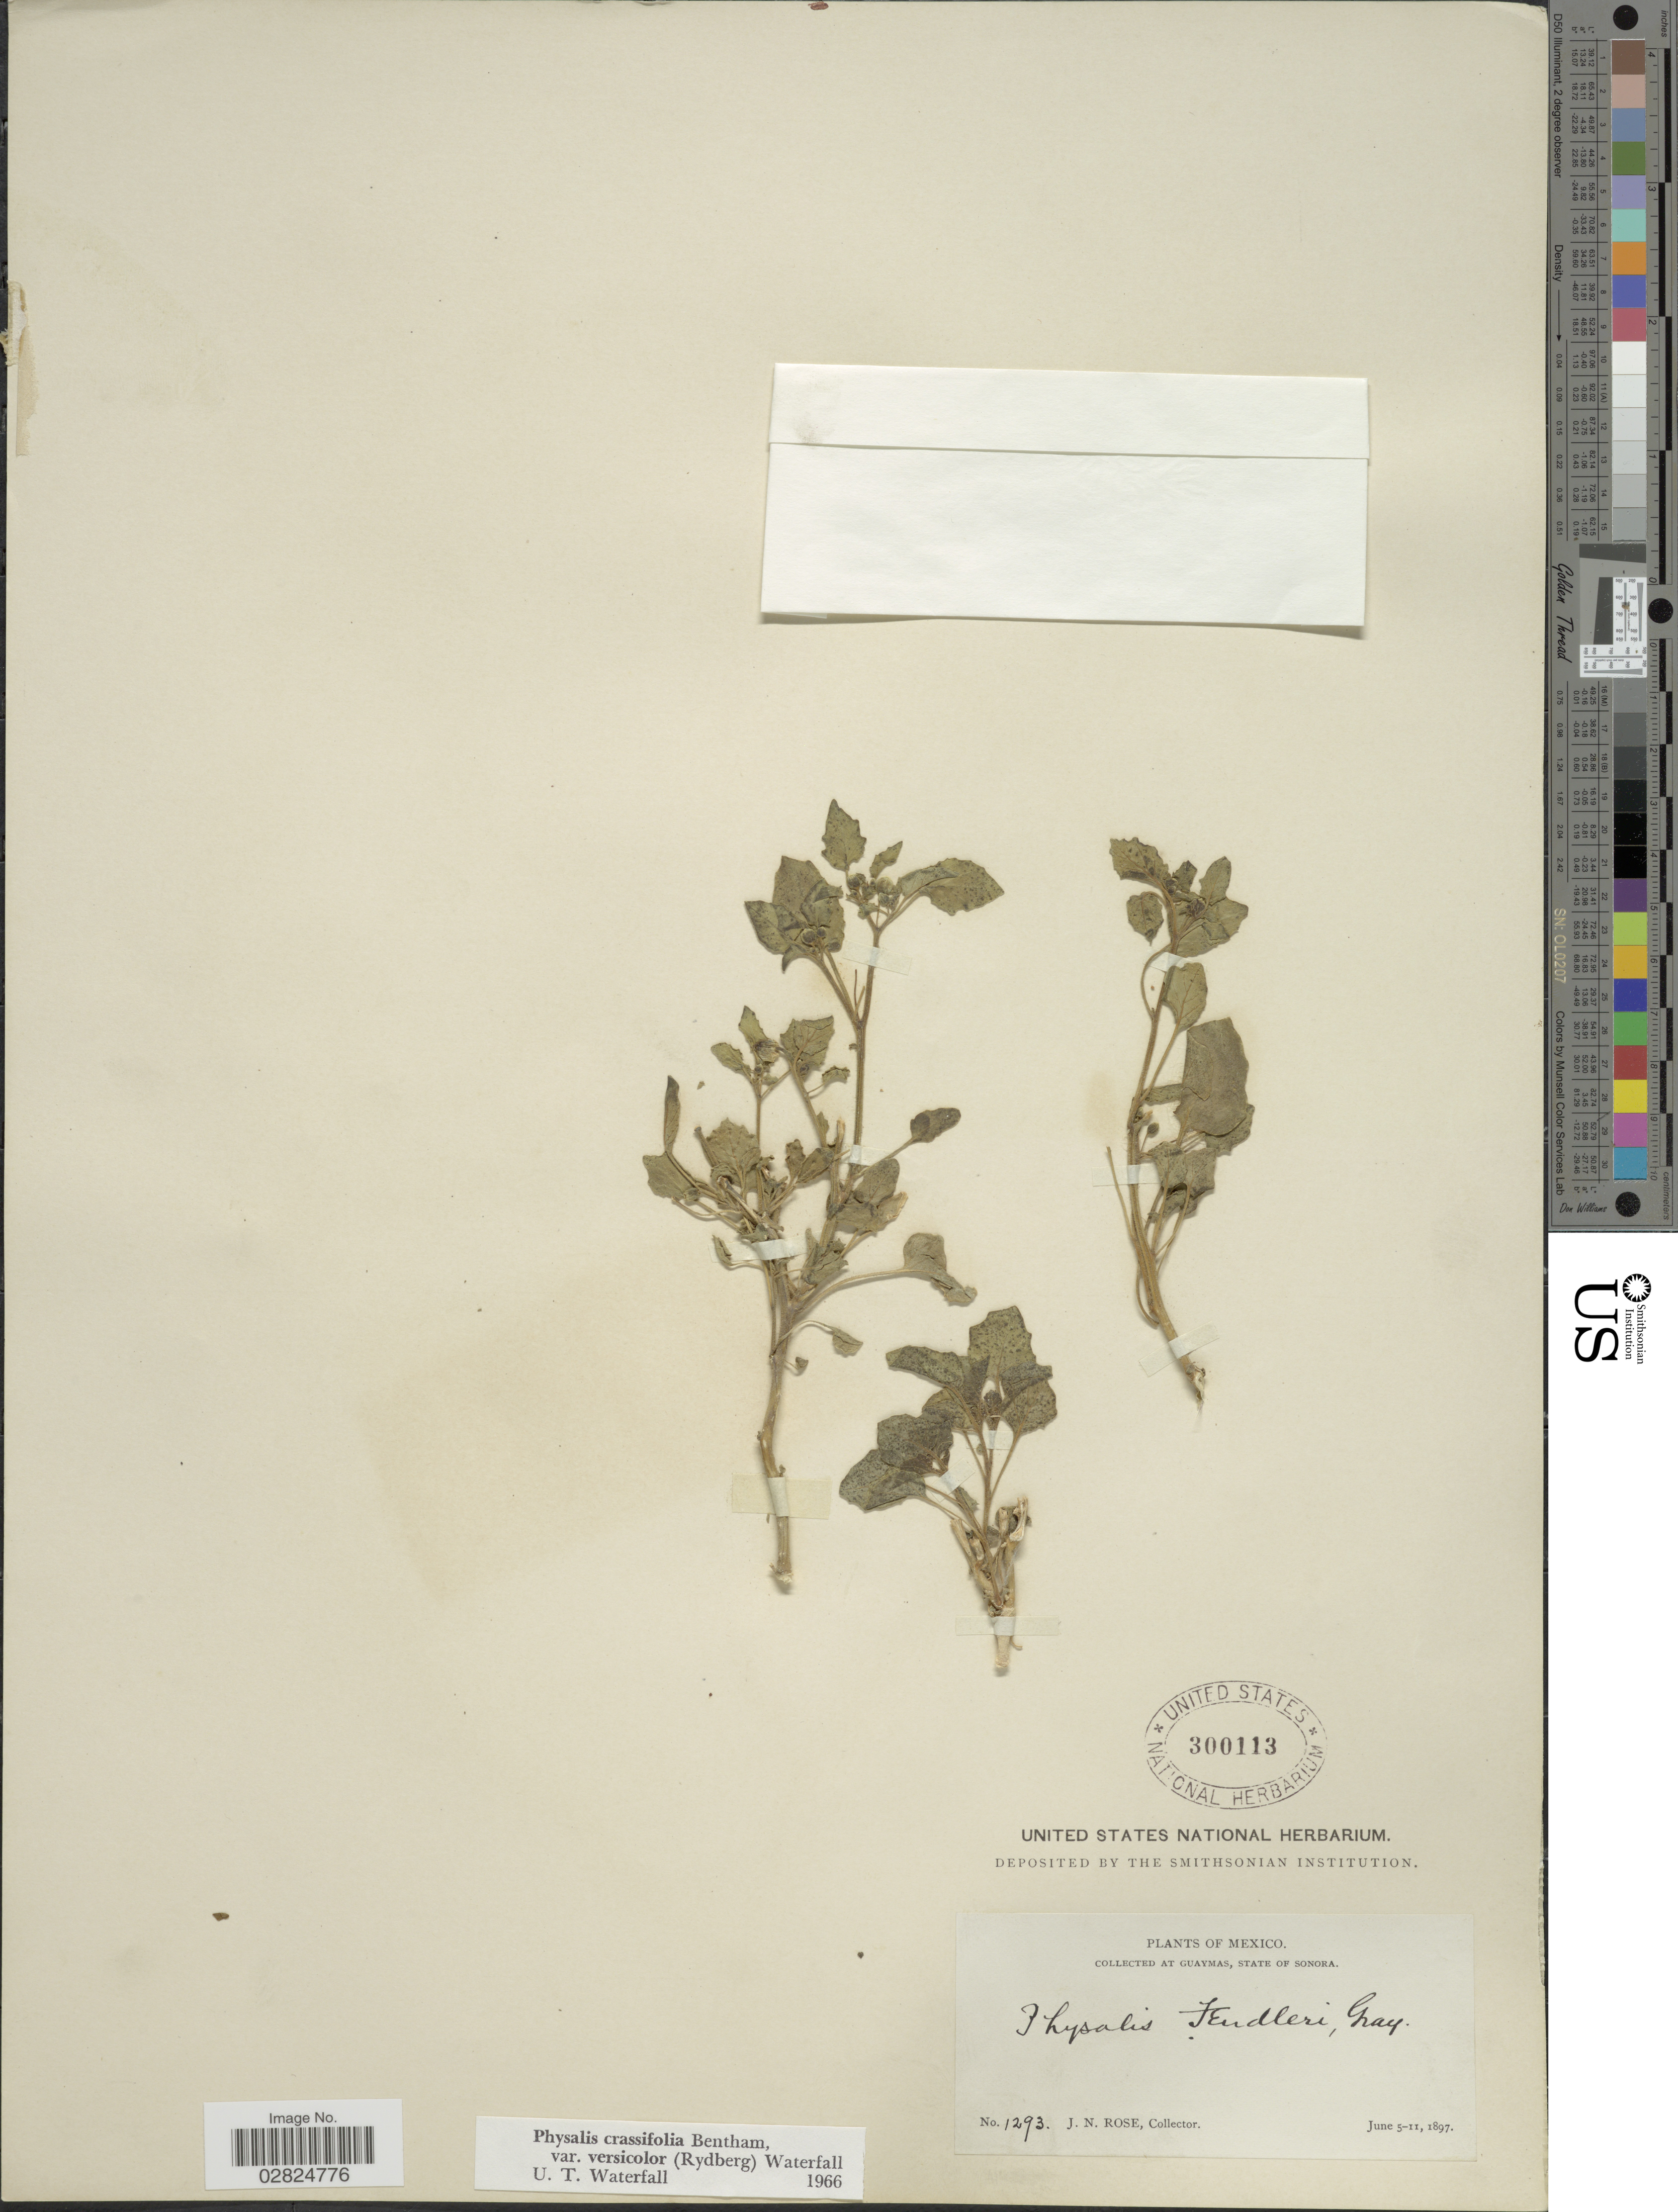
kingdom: Plantae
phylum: Tracheophyta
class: Magnoliopsida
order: Solanales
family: Solanaceae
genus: Physalis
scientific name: Physalis crassifolia var. versicolor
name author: Benth.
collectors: J. N. Rose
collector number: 1293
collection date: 1897-06-05/1897-06-11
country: Mexico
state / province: Sonora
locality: Guaymas.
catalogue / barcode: US 300113